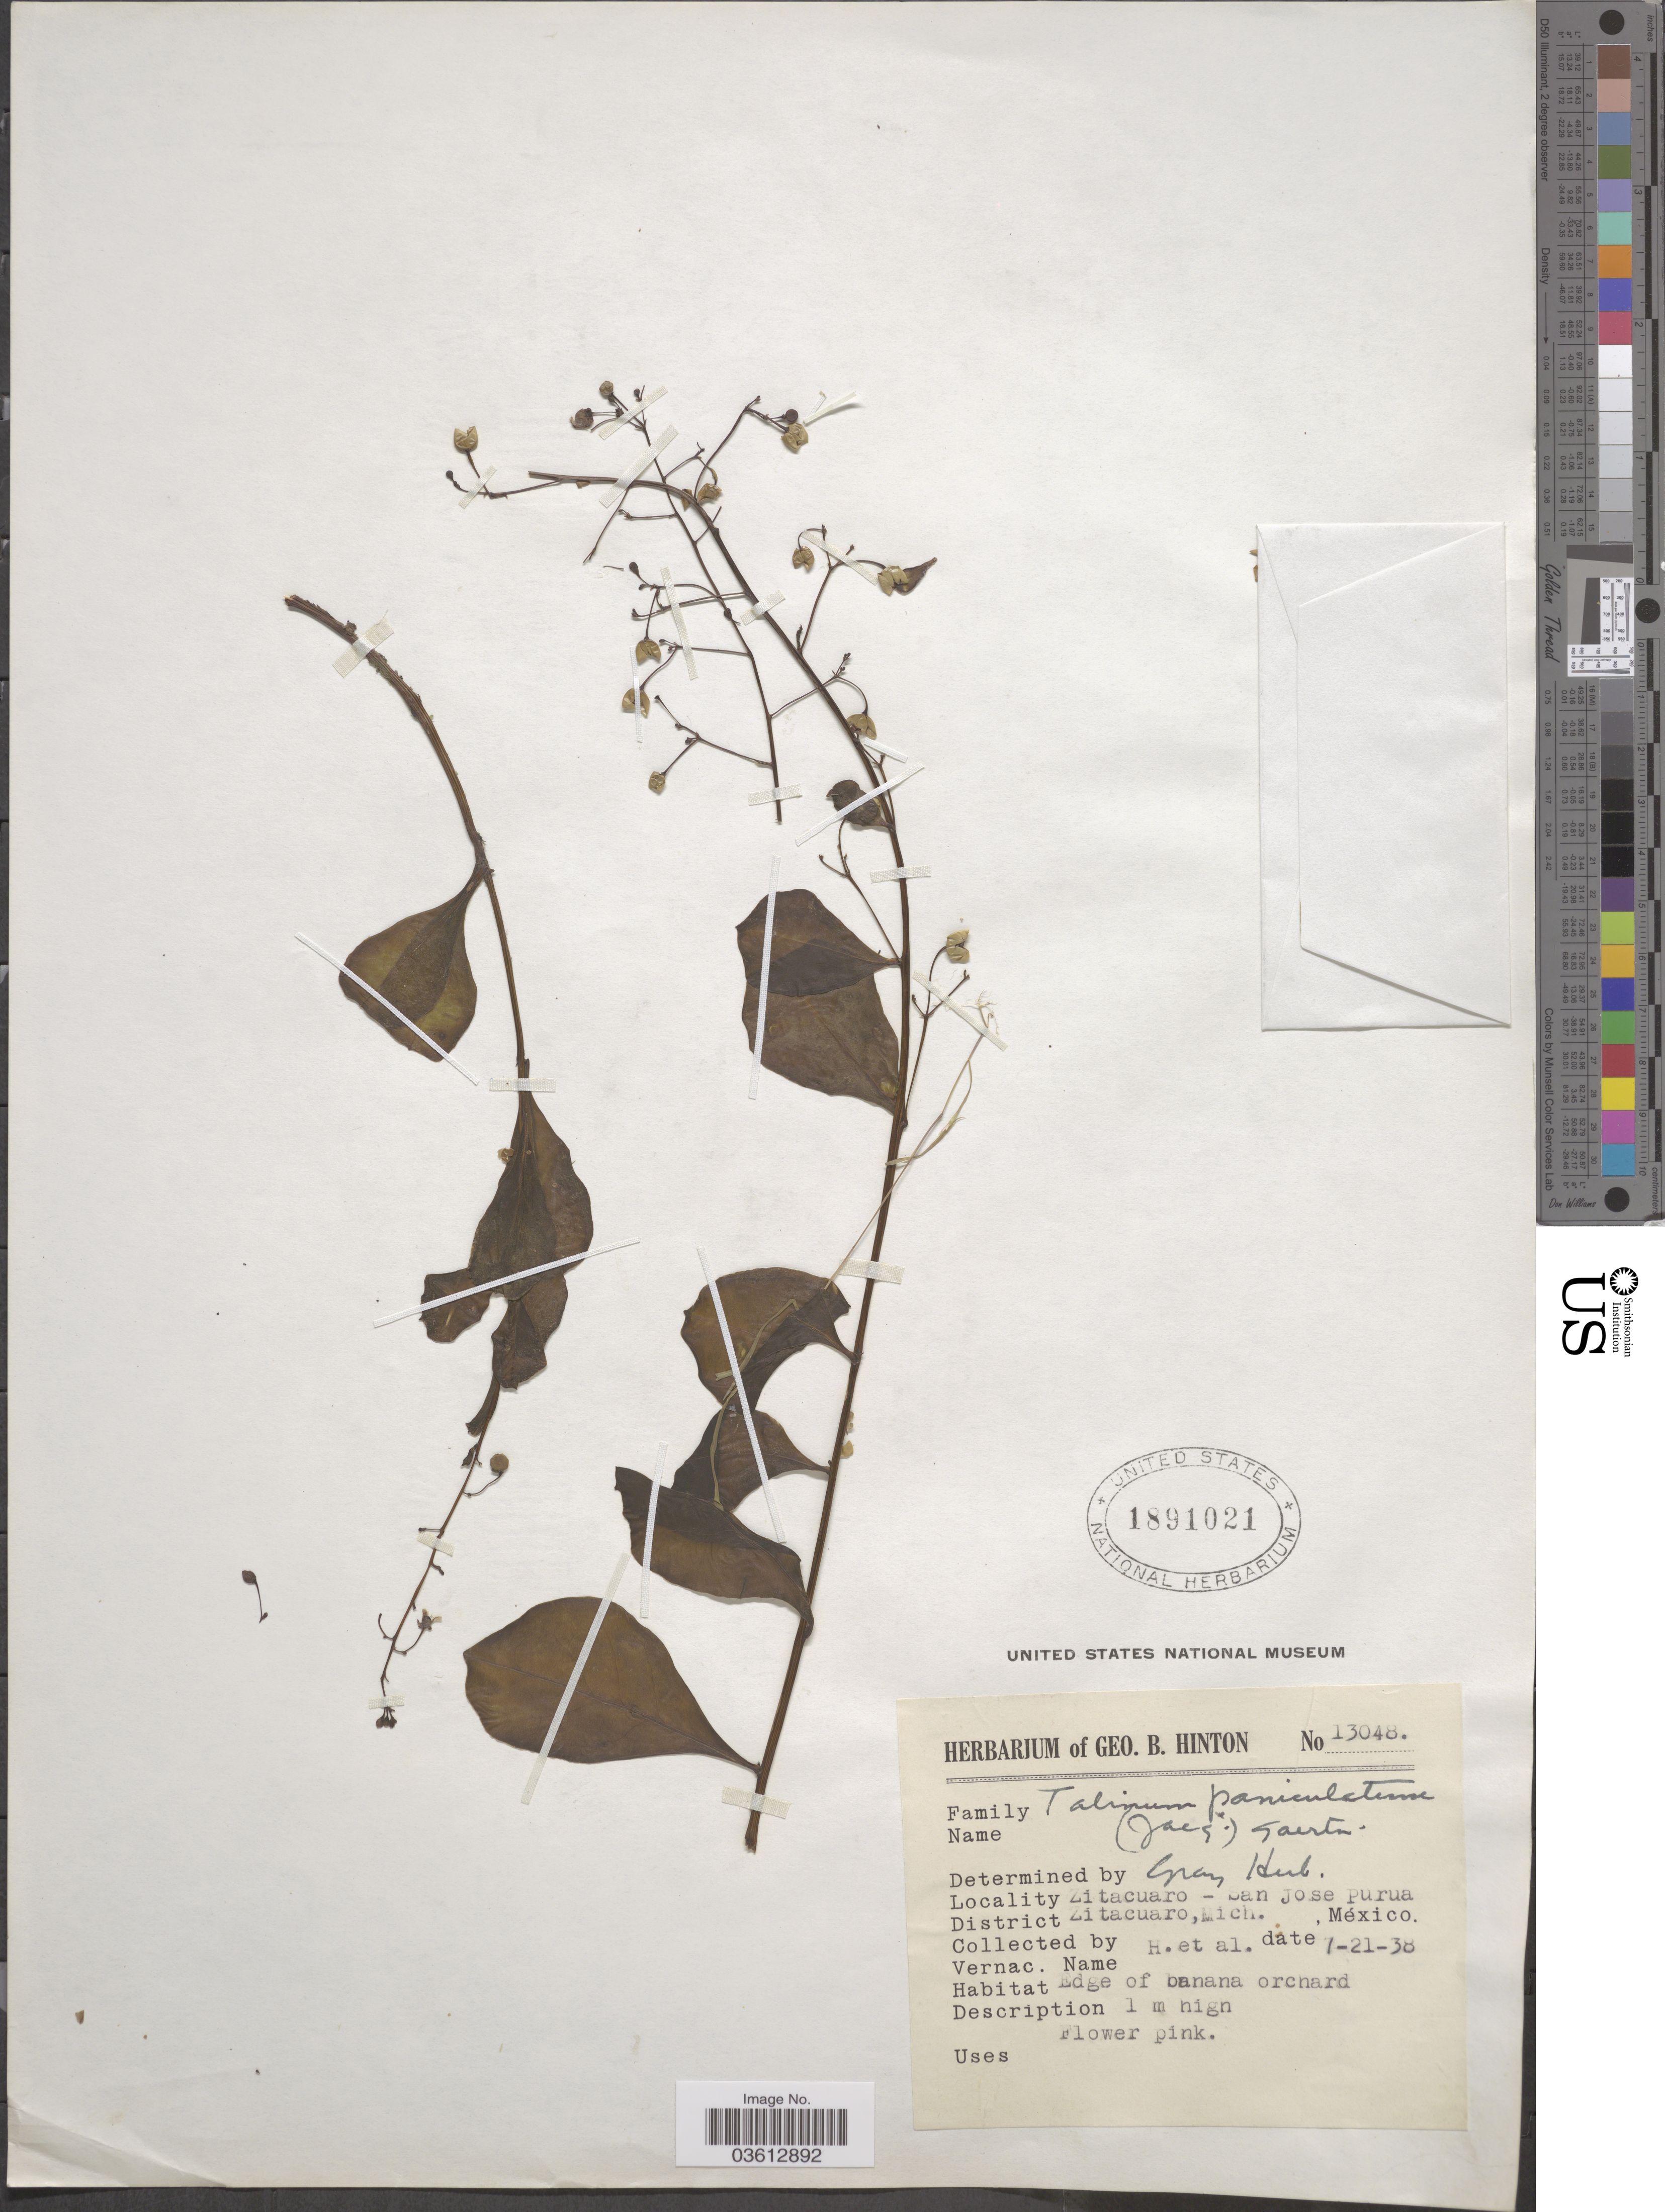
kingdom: Plantae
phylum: Tracheophyta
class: Magnoliopsida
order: Caryophyllales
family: Talinaceae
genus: Talinum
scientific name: Talinum paniculatum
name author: (Jacq.) Gaertn.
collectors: G. B. Hinton & et al.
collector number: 13048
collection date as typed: Transcribed d/m/y: 21/7/38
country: Mexico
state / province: Michoacán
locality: Zitacuaro-San Jose Purua. District Zitacuaro.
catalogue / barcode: US 1891021